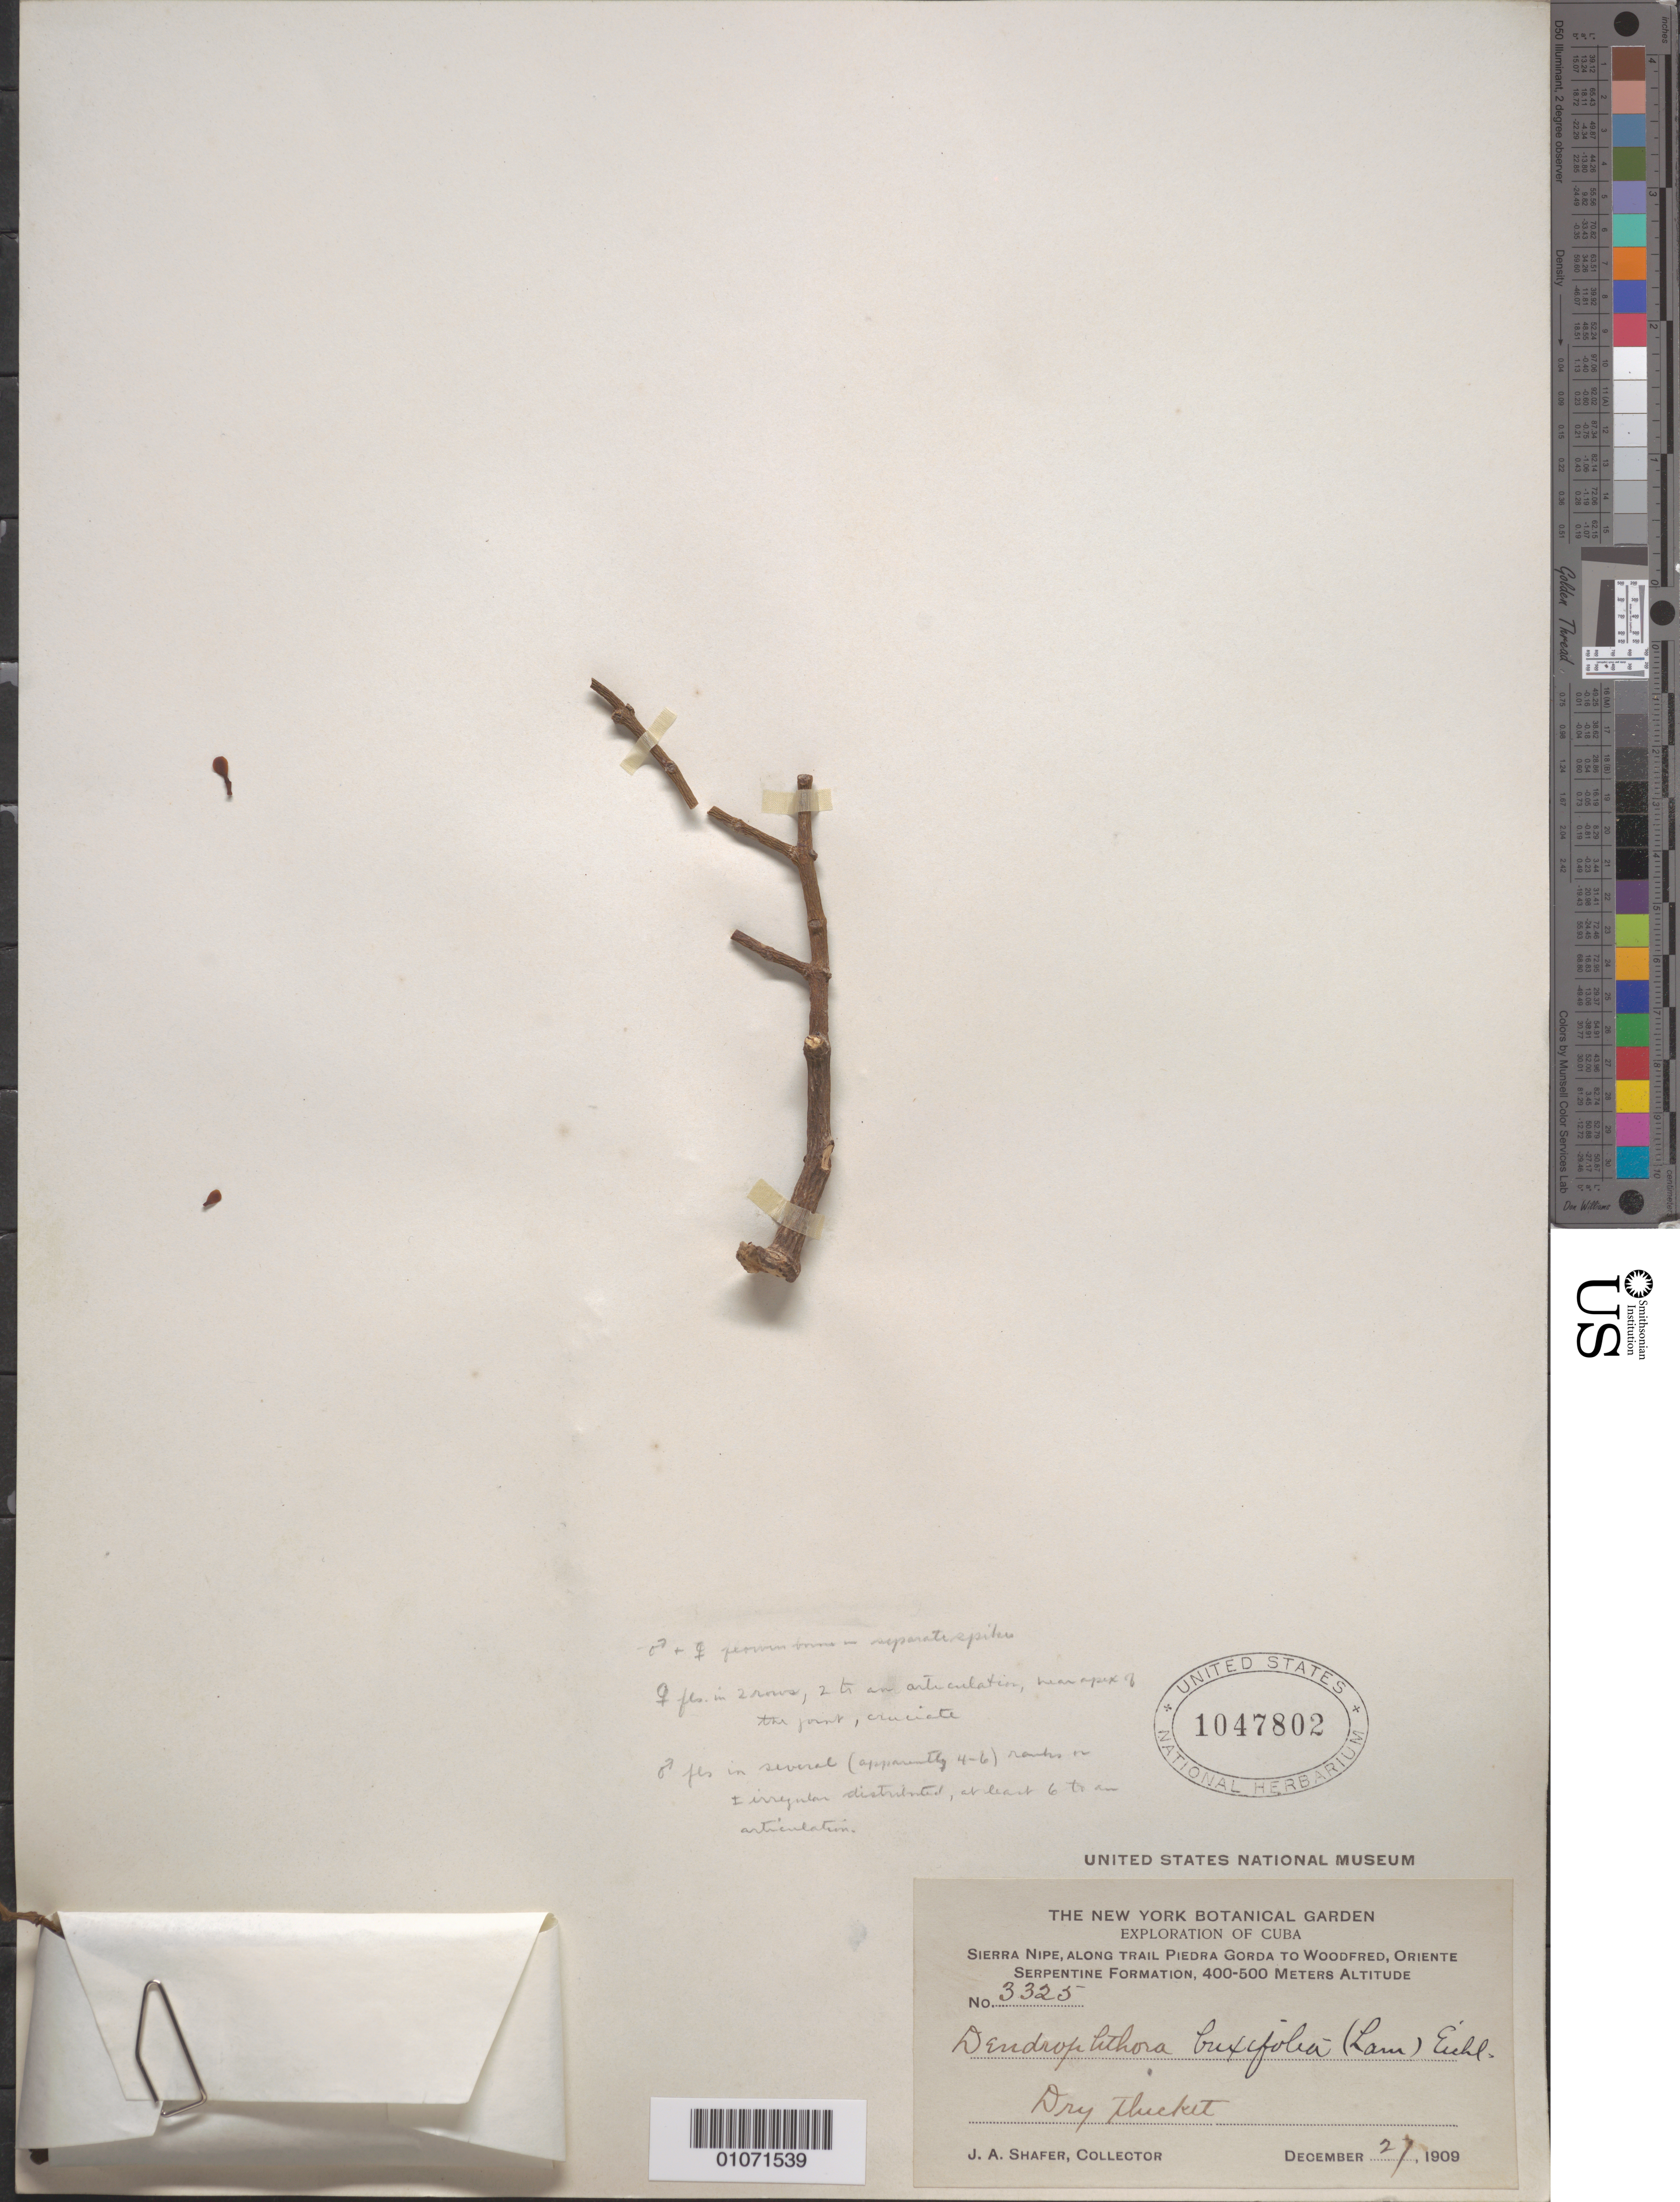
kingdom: Plantae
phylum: Tracheophyta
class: Magnoliopsida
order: Santalales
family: Viscaceae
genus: Dendrophthora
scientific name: Dendrophthora buxifolia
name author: (Lam.) Eichler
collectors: J. A. Shafer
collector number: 3325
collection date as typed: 27 Dec 1909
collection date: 1909-12-27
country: Cuba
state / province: Holguín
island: Cuba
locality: Sierra Nipe, along trail Piedra Gorda to Woodfred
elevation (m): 400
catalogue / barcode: US 1047802